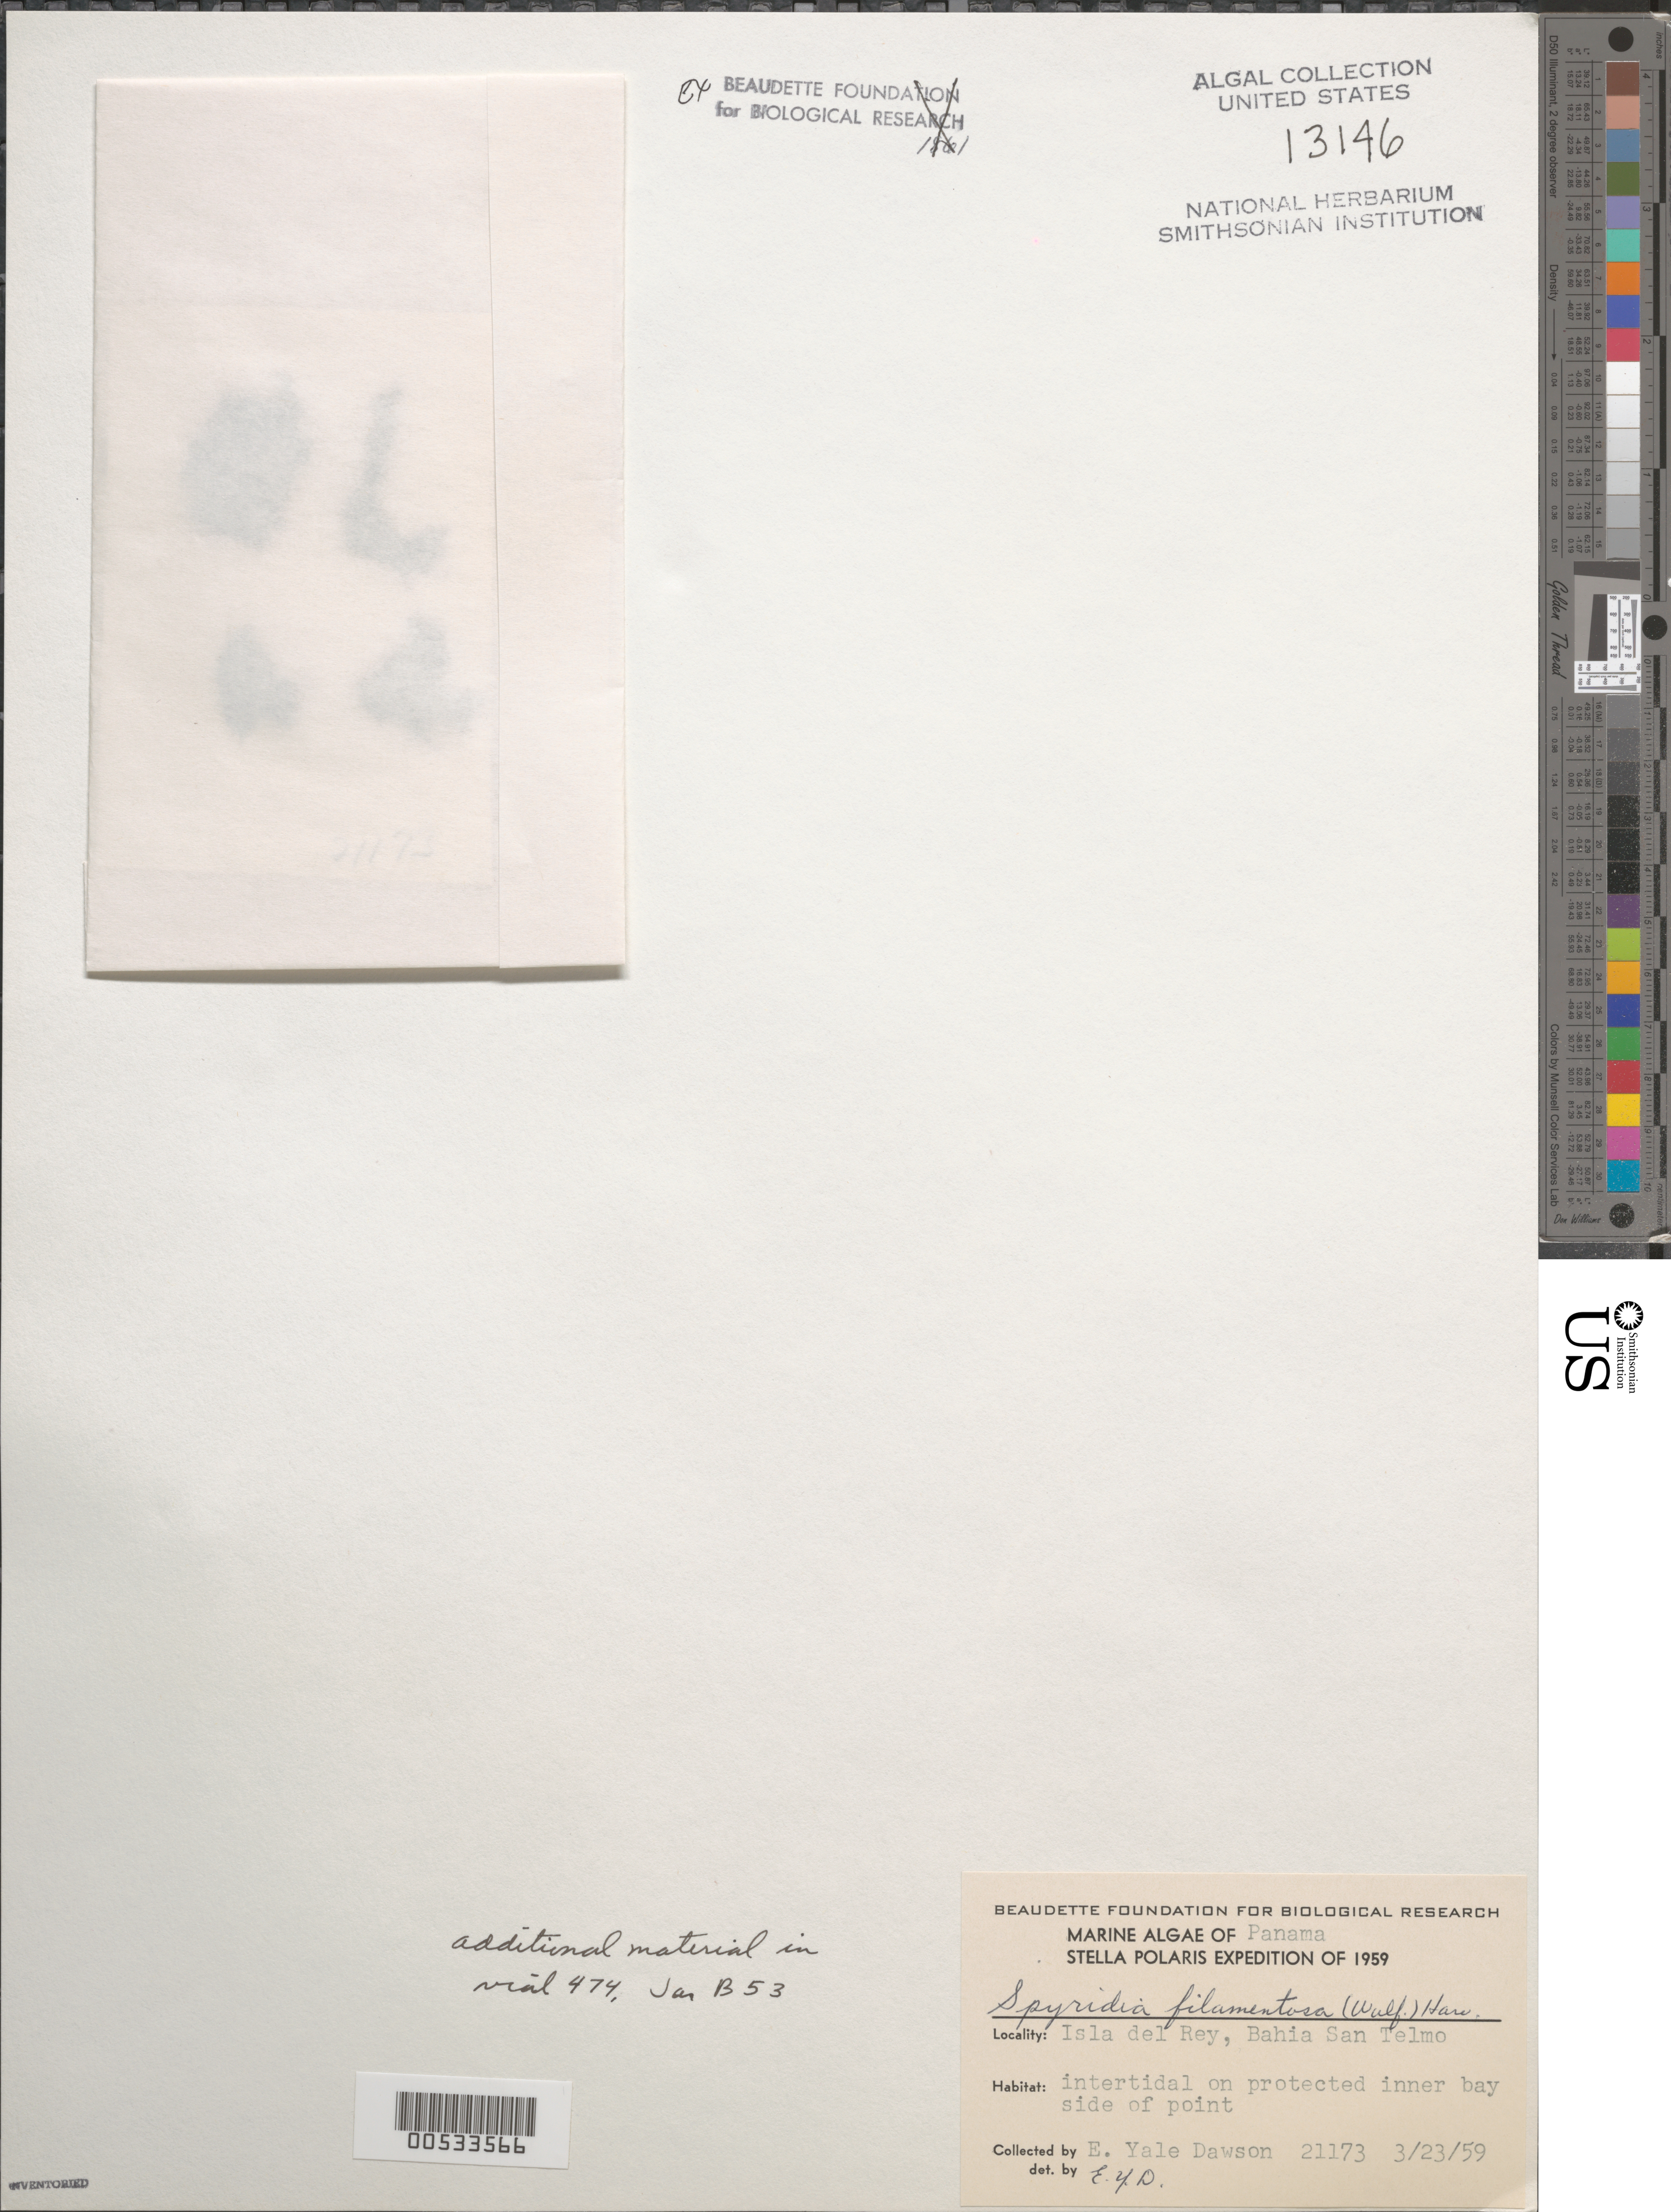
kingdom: Plantae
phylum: Rhodophyta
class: Florideophyceae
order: Ceramiales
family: Spyridiaceae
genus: Spyridia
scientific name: Spyridia filamentosa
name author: (Wulfen) Harv.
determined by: Dawson, E. Y.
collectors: E. Y. Dawson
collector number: EYD 21173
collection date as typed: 23 Mar 1959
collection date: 1959-03-23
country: Panama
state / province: Panamá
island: del Rey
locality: Bahia San Telmo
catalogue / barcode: US 13146